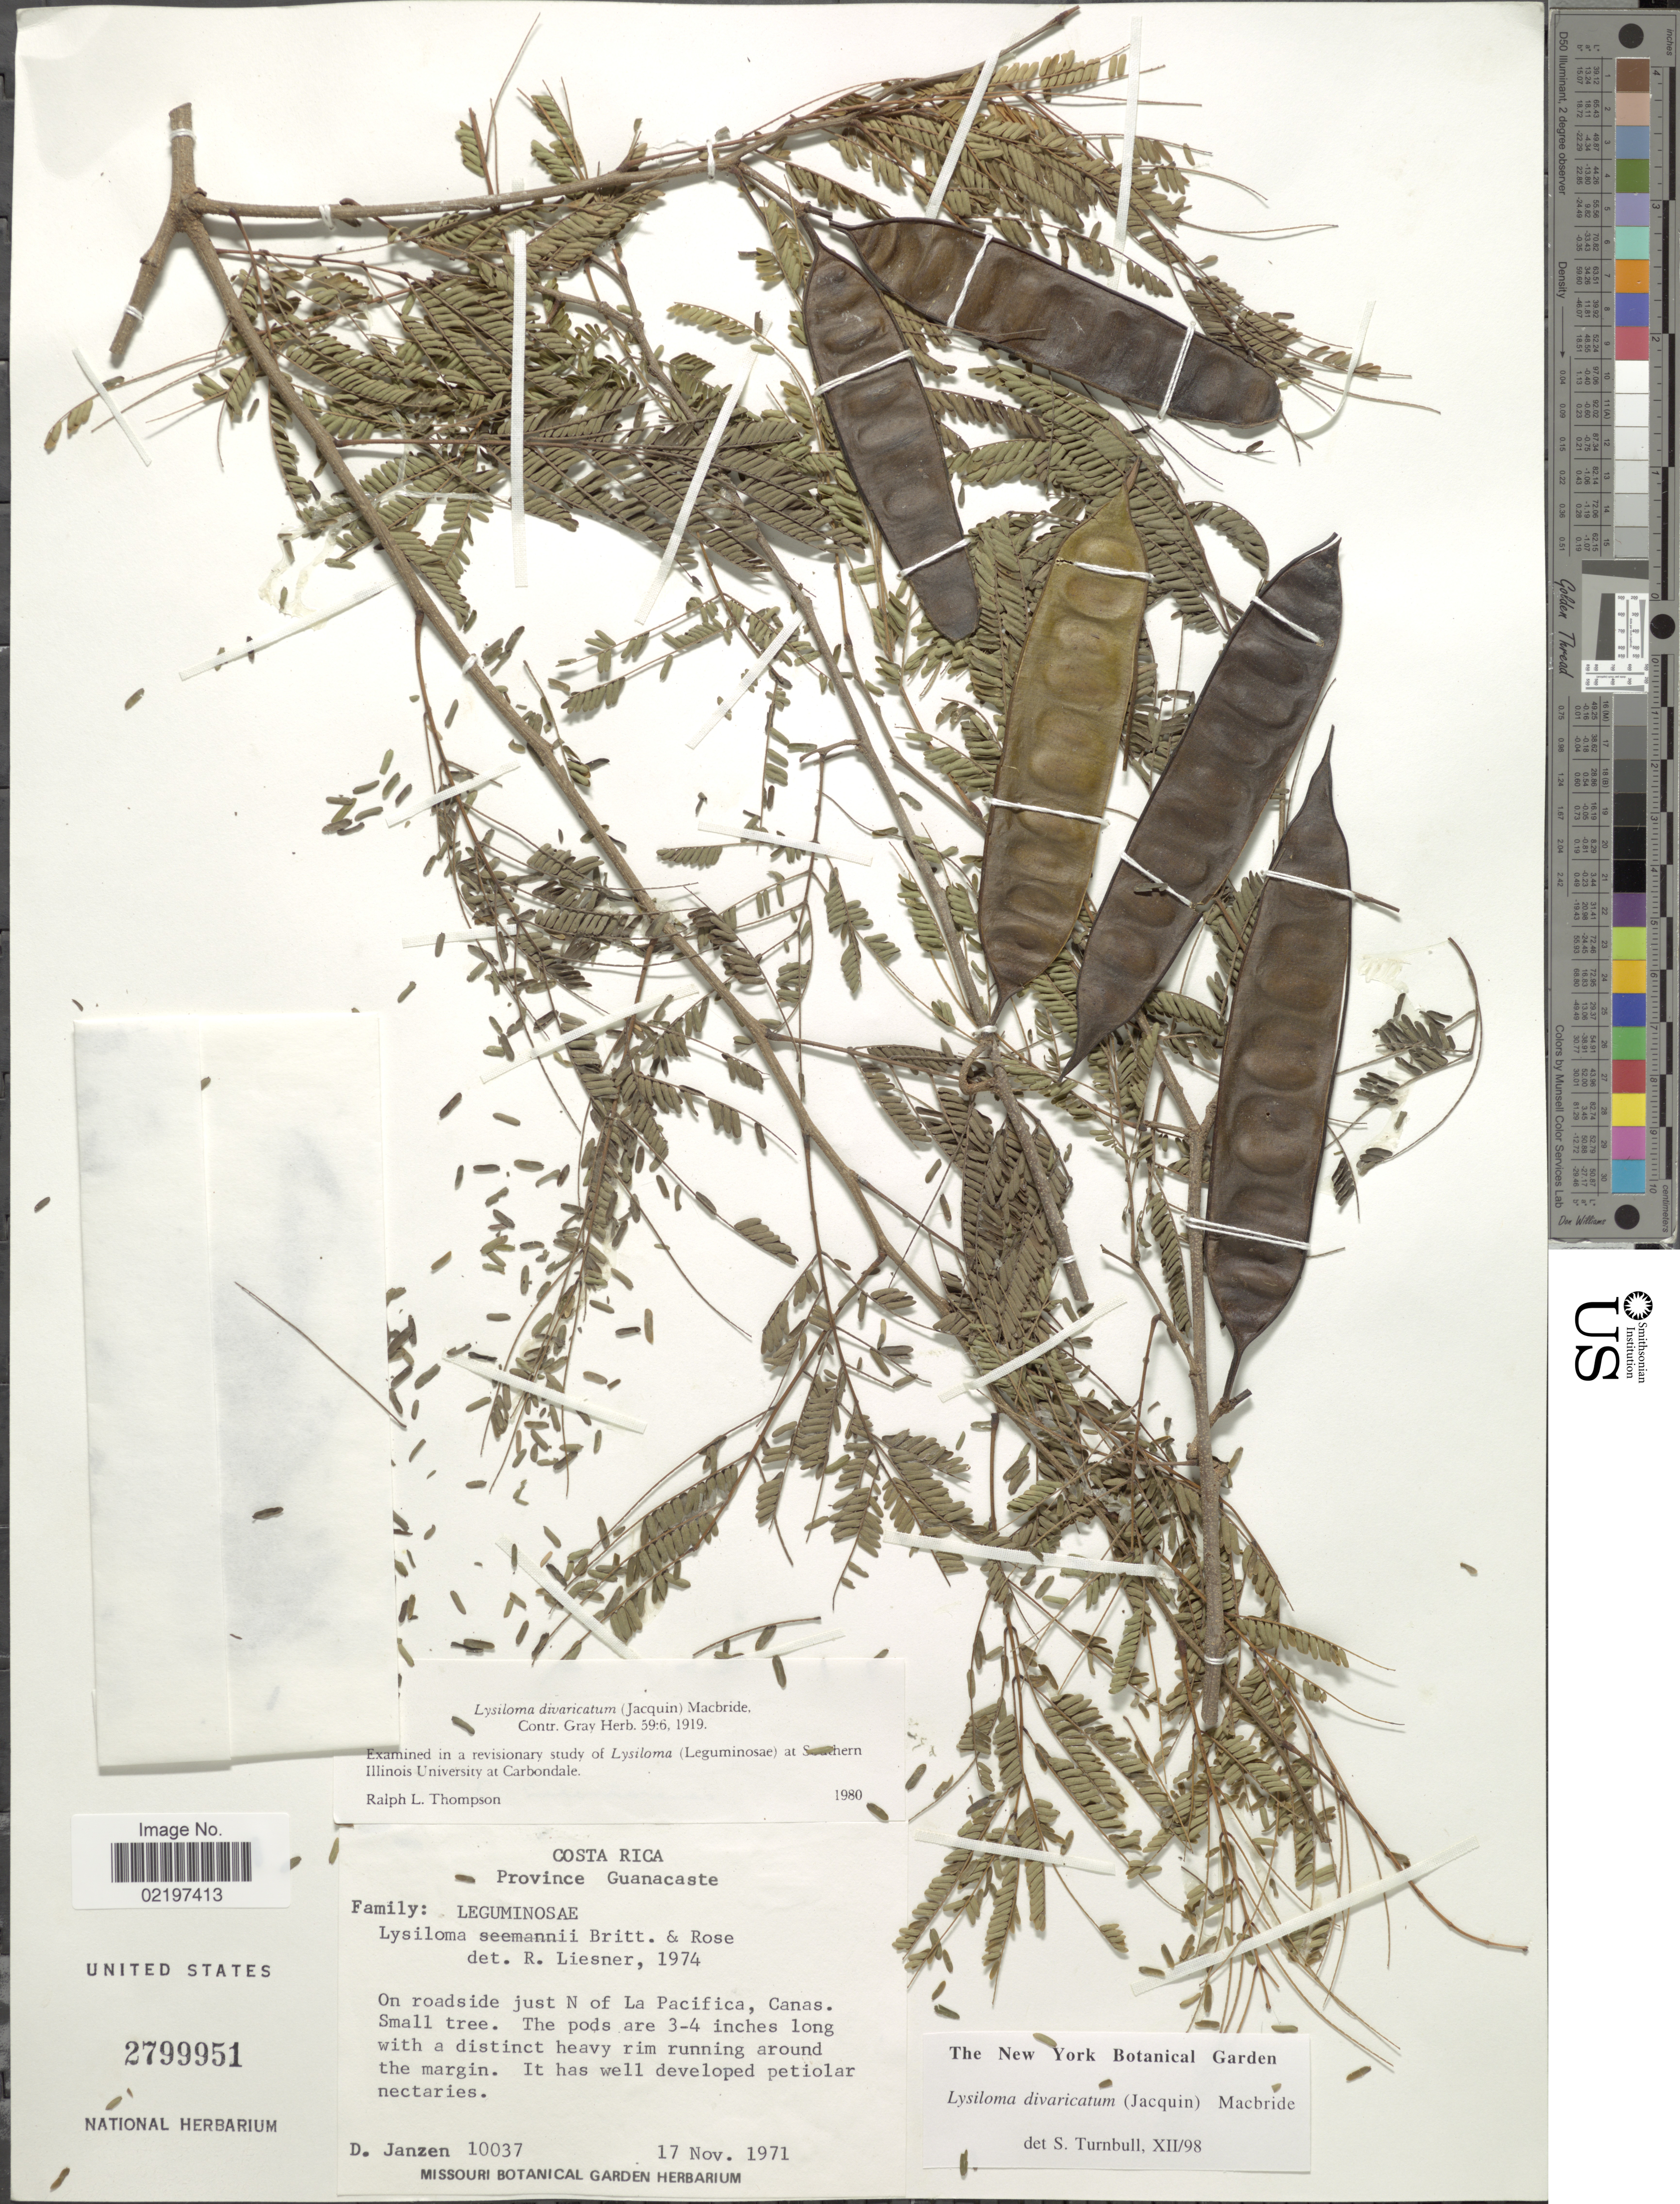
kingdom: Plantae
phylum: Tracheophyta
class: Magnoliopsida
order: Fabales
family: Fabaceae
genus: Lysiloma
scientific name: Lysiloma divaricatum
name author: (Jacq.) J.F. Macbr.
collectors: D. Janzen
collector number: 10037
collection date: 1971-11-17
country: Costa Rica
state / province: Guanacaste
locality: On roadside just N of La Pacifica, Canas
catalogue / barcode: US 2799951